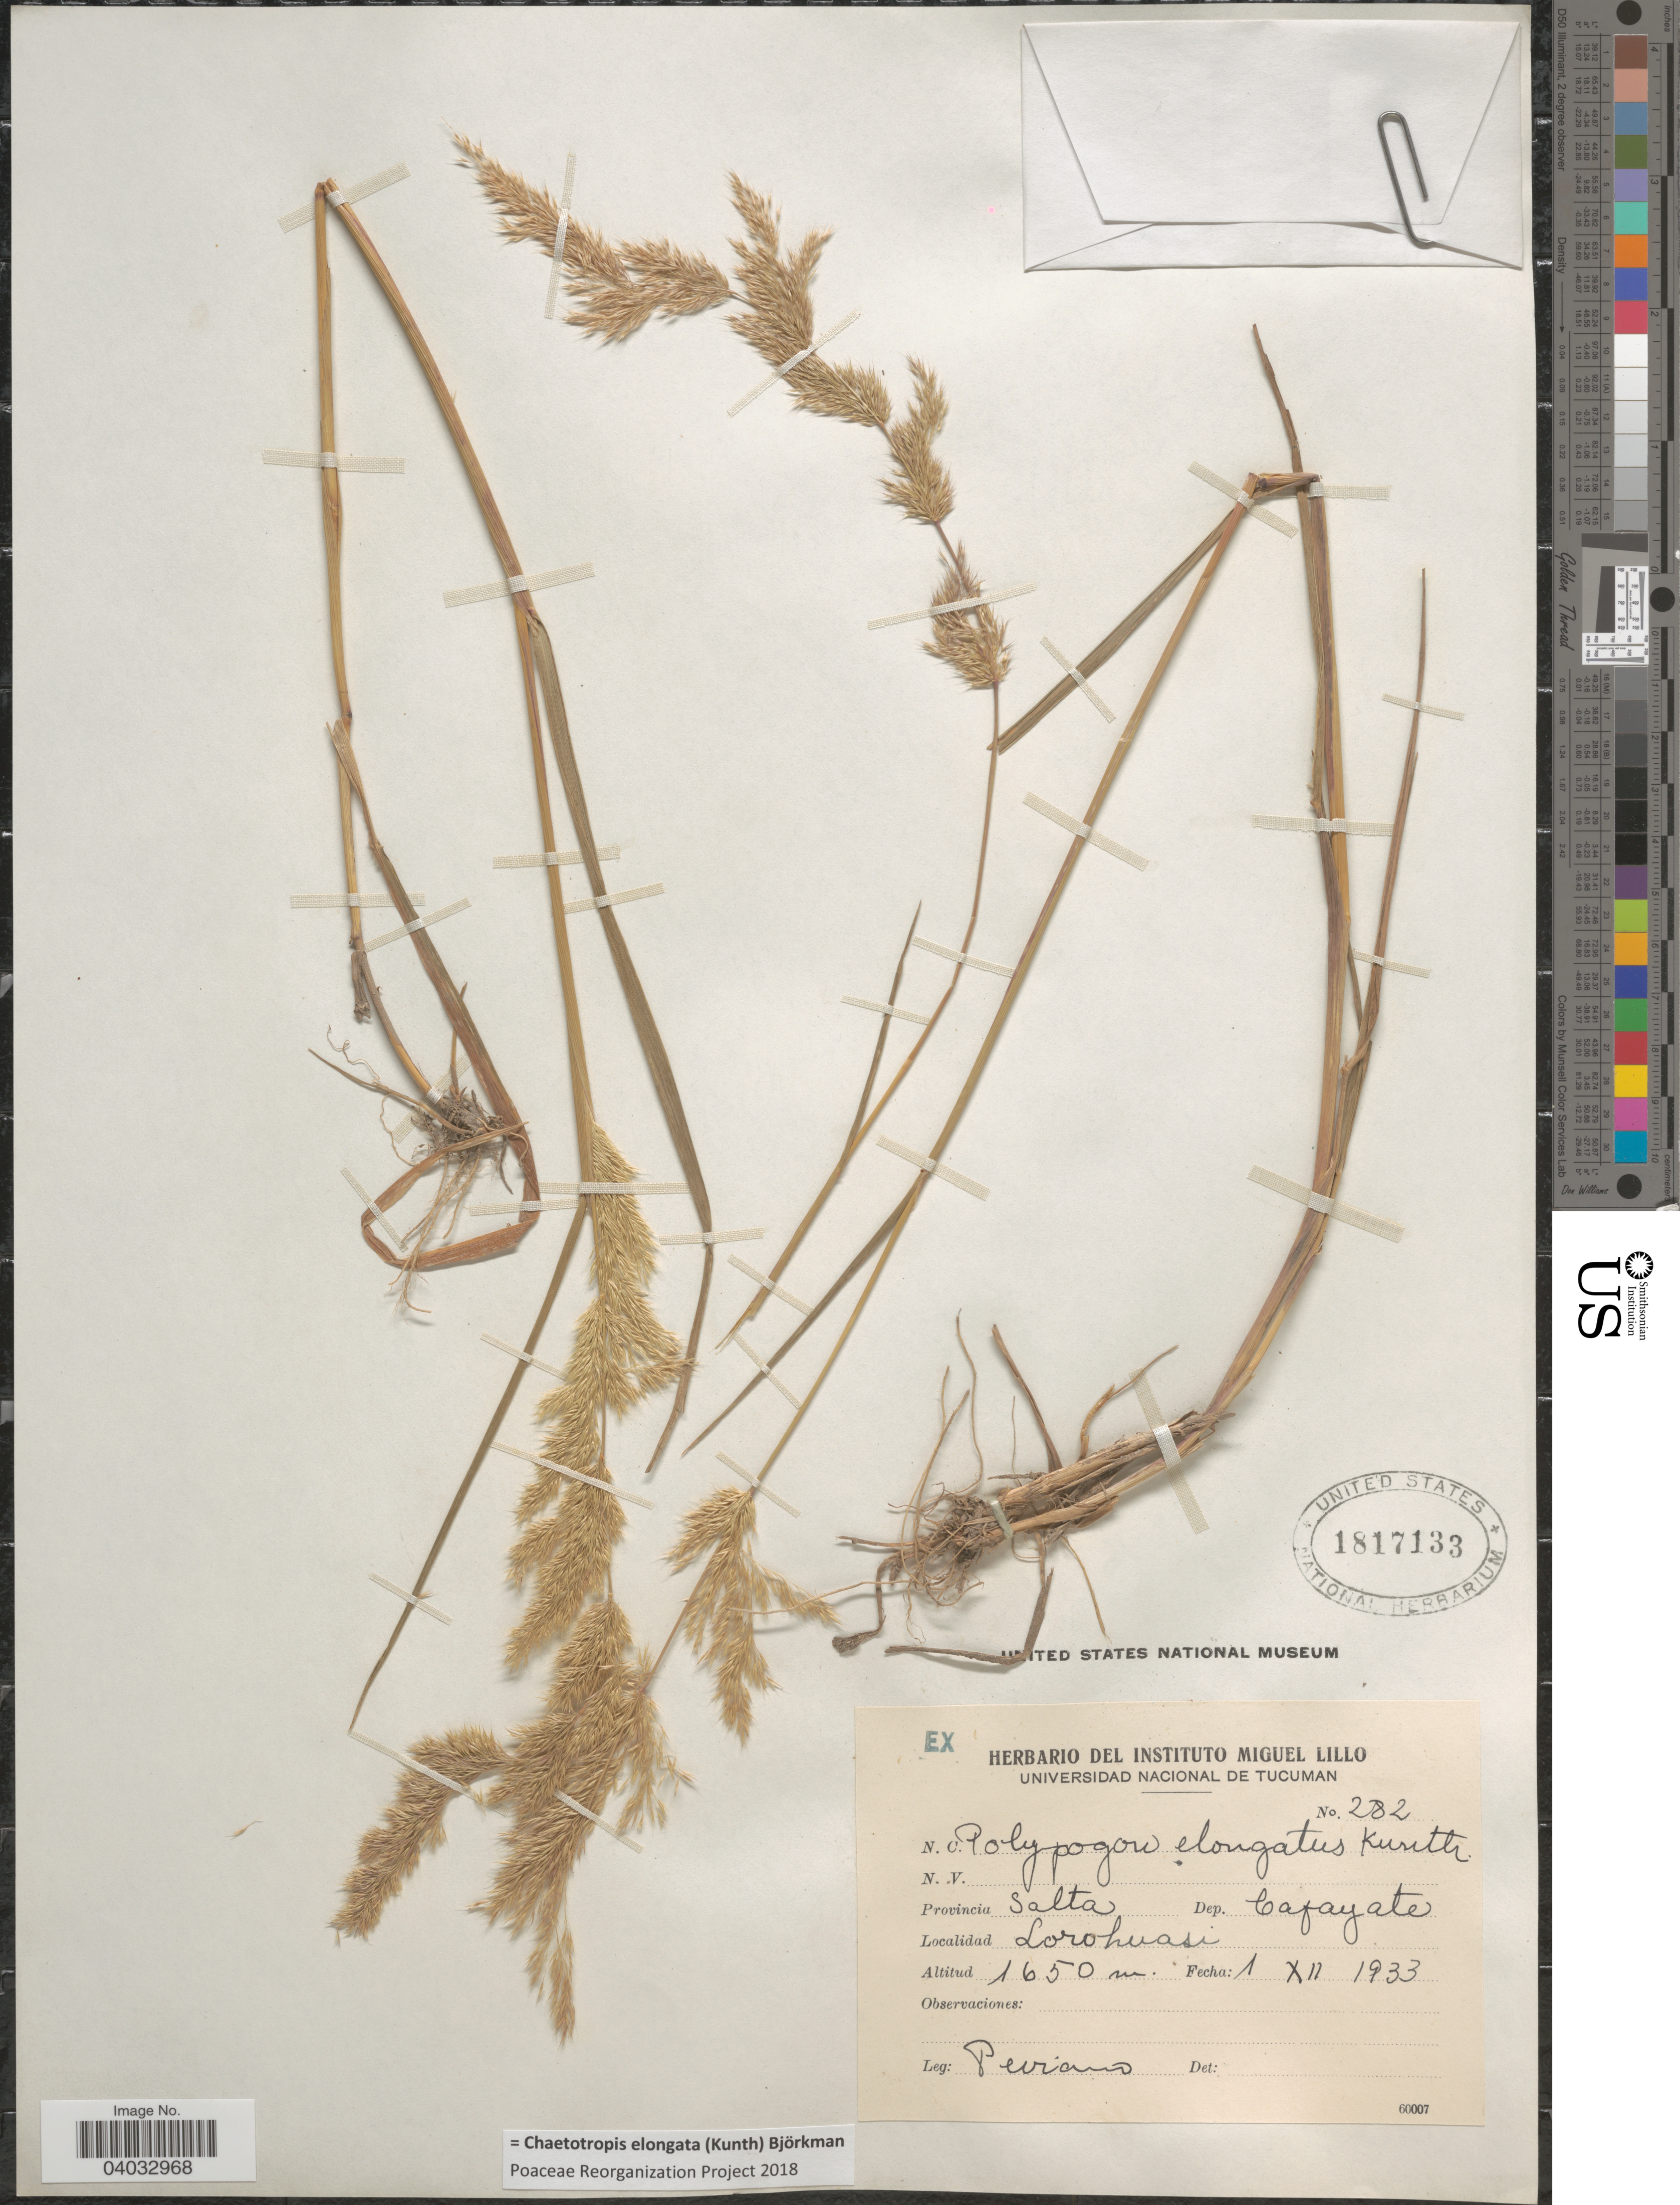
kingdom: Plantae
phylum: Tracheophyta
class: Liliopsida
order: Poales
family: Poaceae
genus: Chaetotropis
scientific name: Chaetotropis elongata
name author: (Kunth) Björkman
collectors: Peirano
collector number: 282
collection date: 1933-12-01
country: Argentina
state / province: Salta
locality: Dep. Cafayate Lorohuasi.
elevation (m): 1650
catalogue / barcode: US 1817133